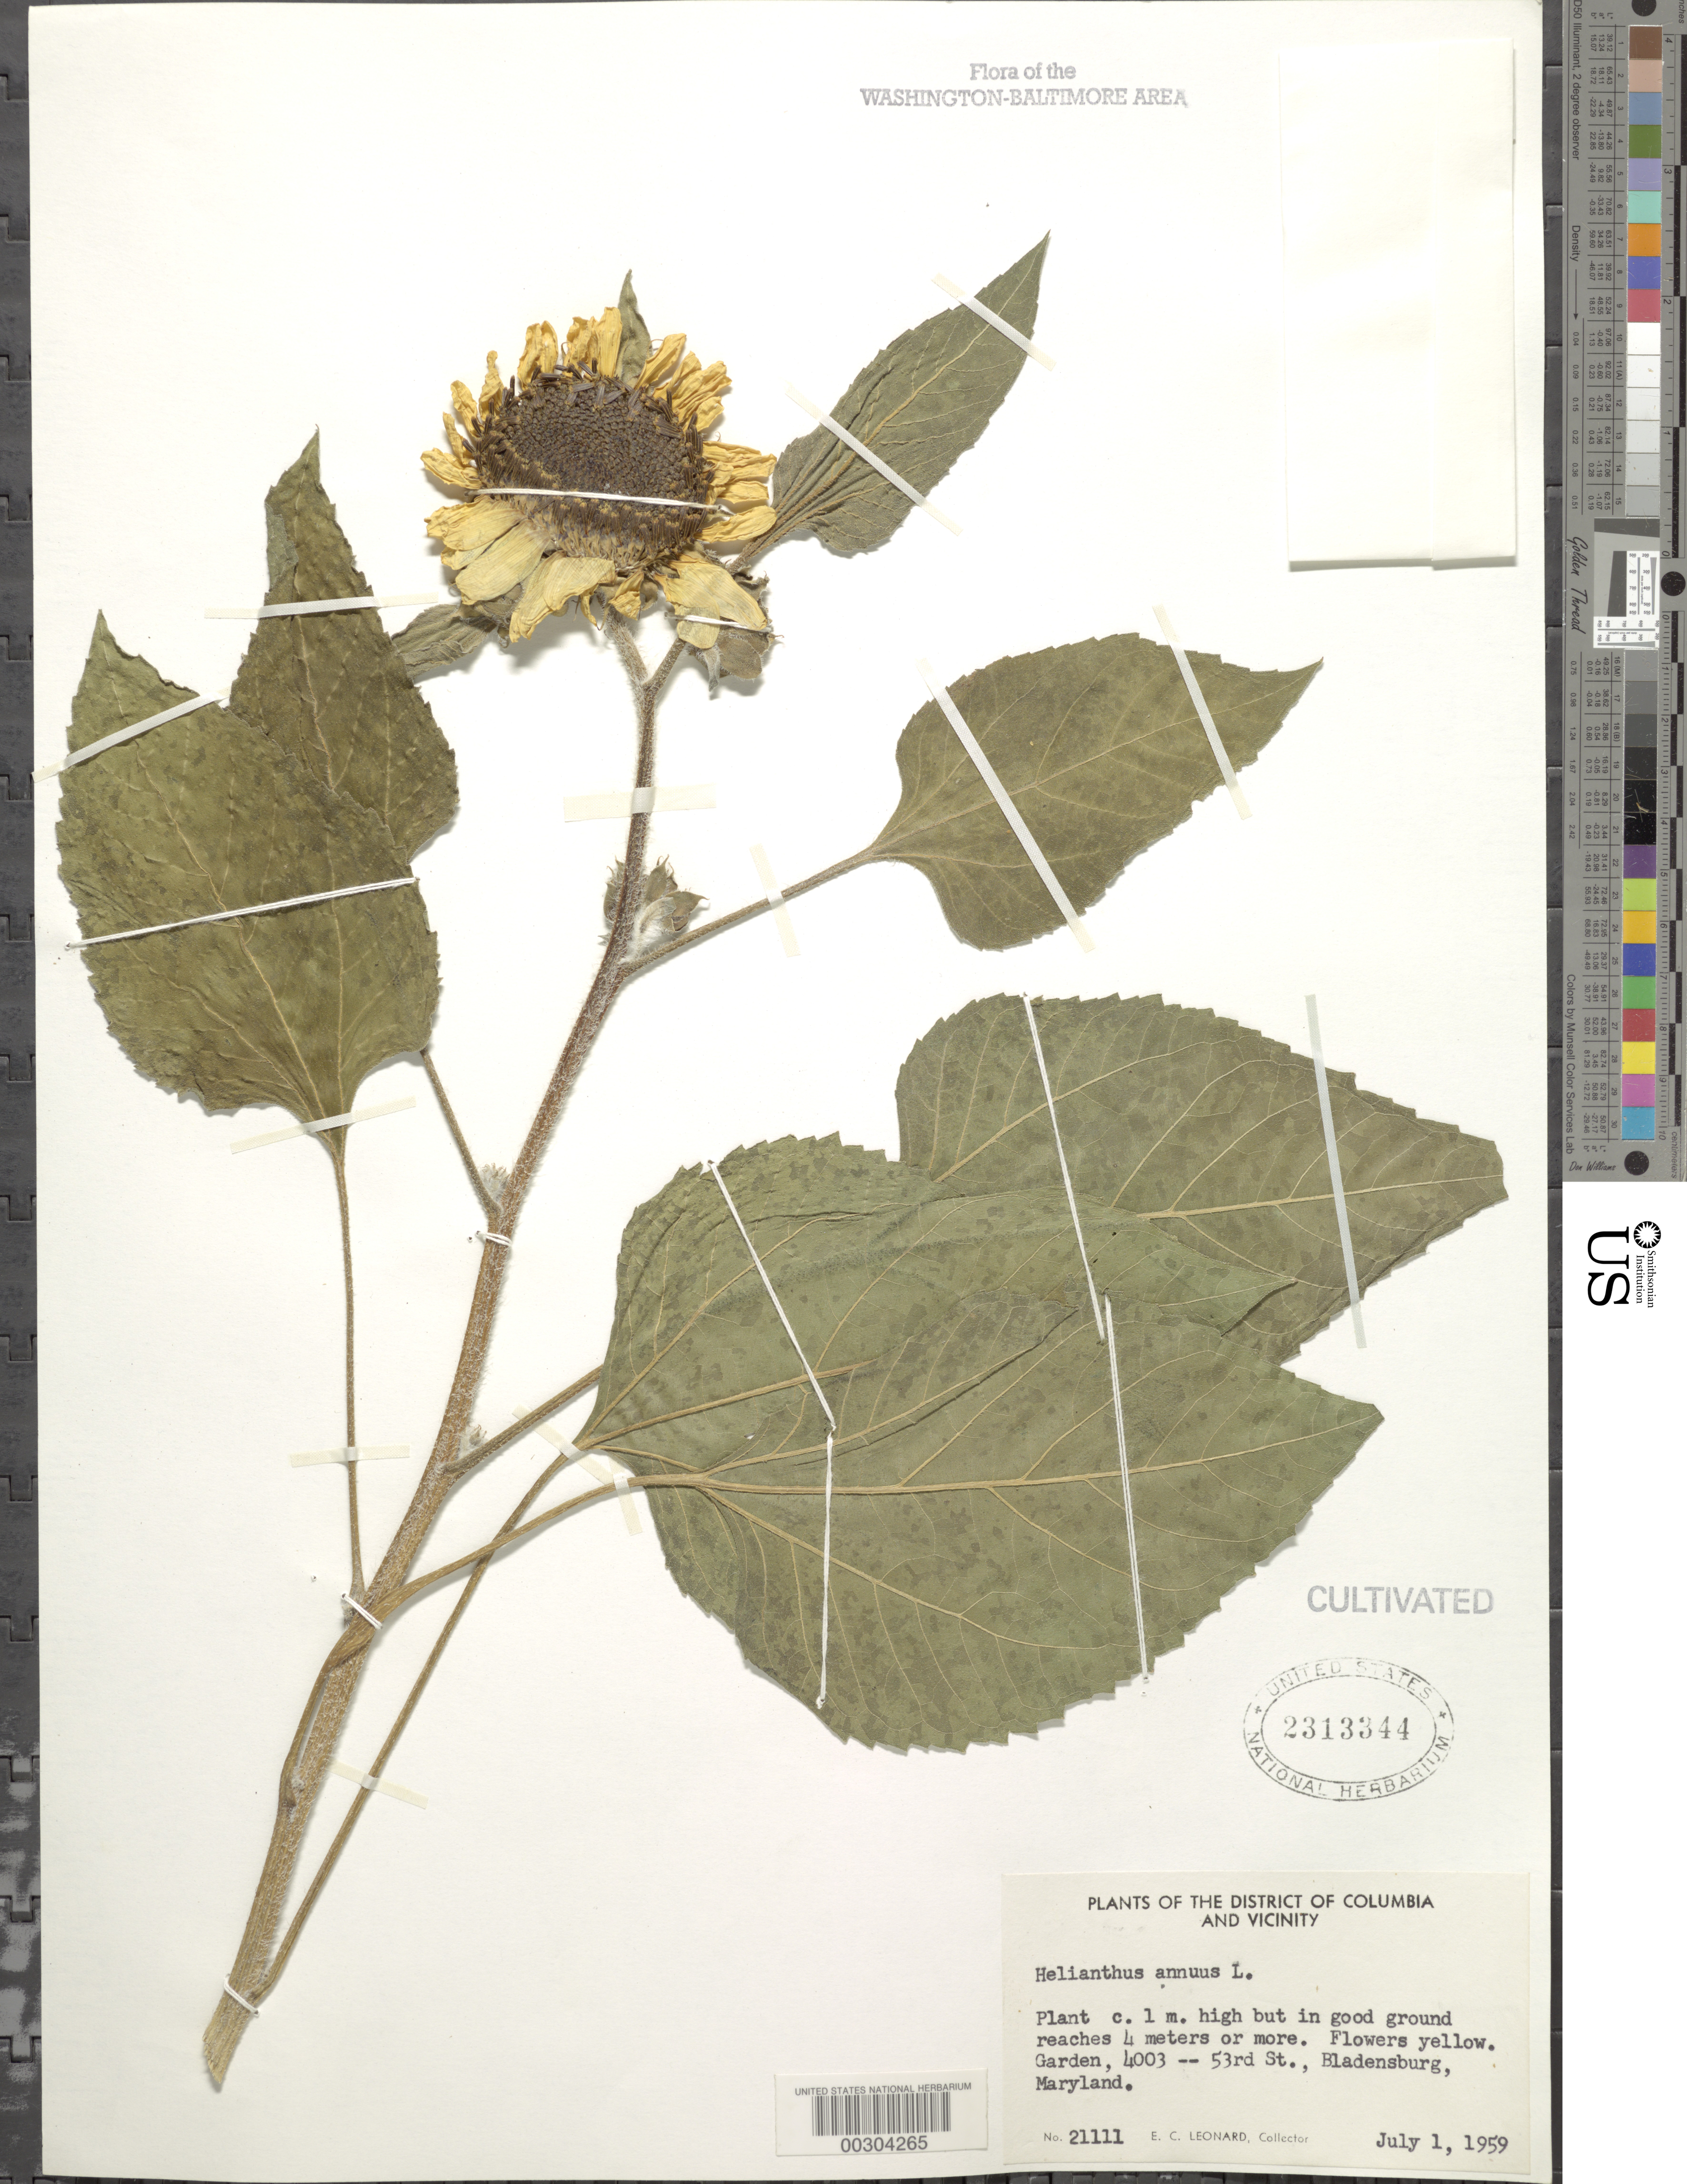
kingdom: Plantae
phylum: Tracheophyta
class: Magnoliopsida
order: Asterales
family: Asteraceae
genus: Helianthus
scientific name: Helianthus annuus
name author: L.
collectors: E. C. Leonard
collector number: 21111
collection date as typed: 01 Jul 1959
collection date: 1959-07-01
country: United States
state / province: Maryland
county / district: Prince George's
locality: Bladensburg,4003 53rd St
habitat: Garden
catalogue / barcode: US 2313344